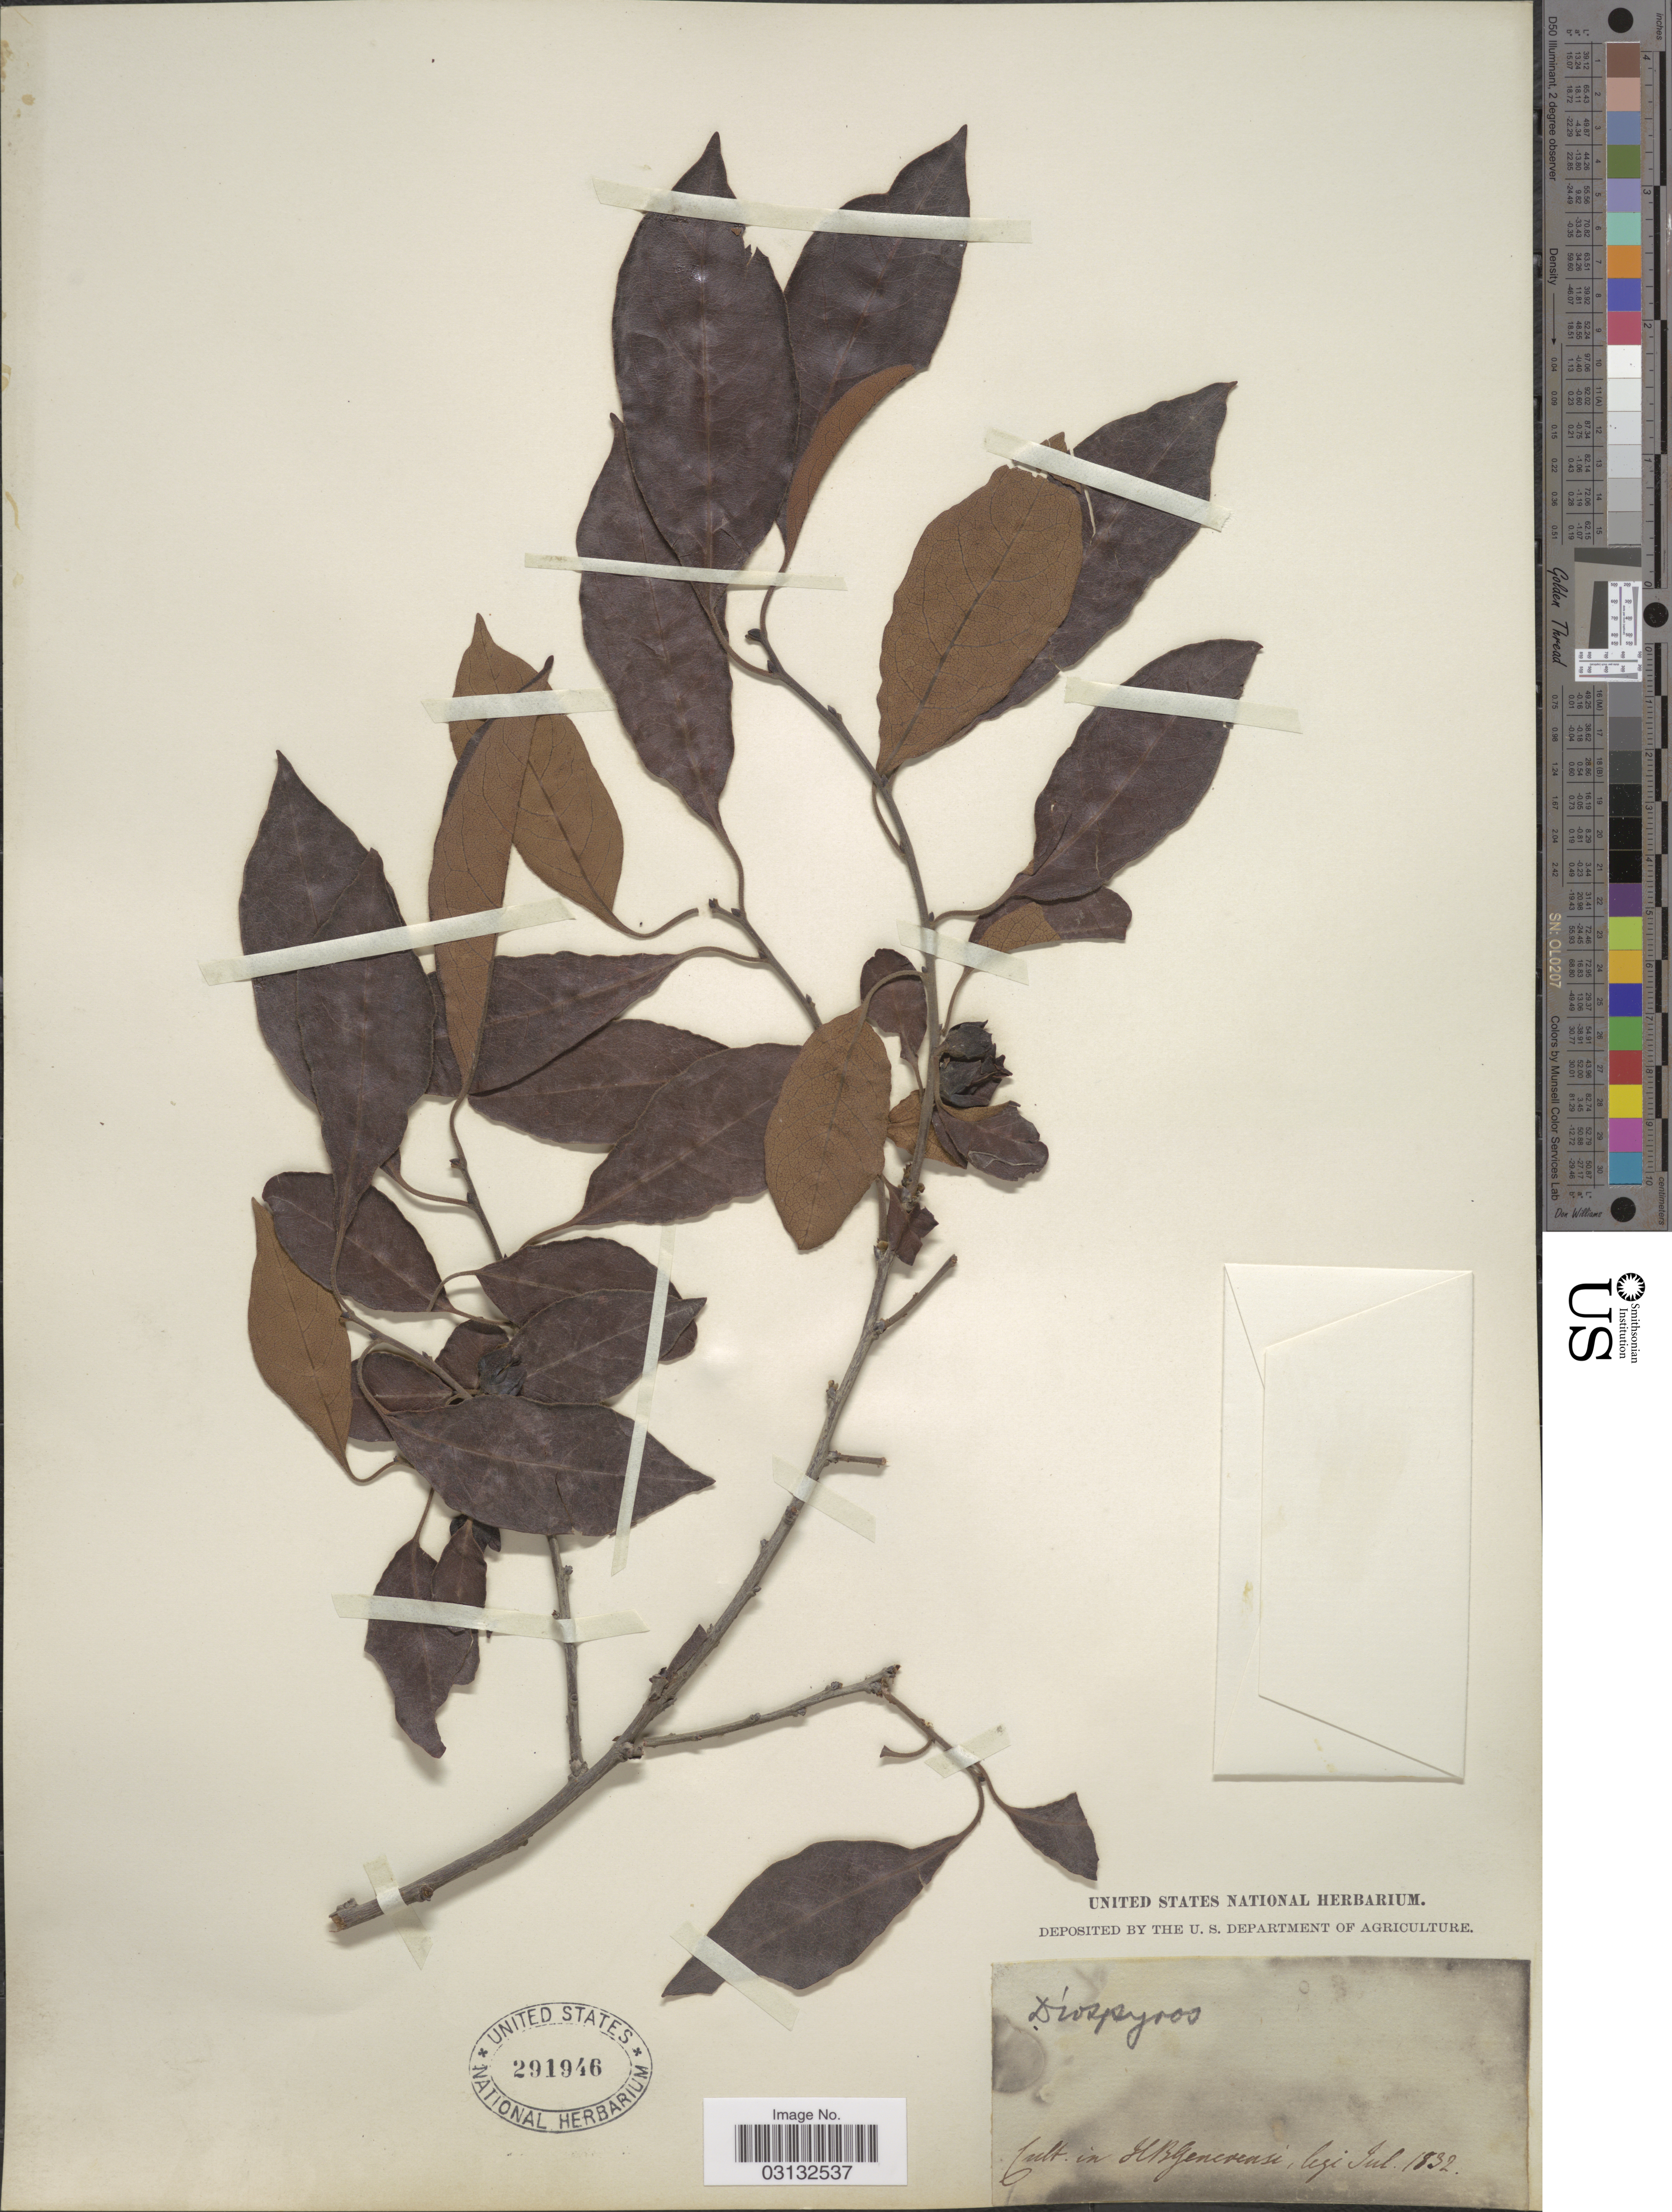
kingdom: Plantae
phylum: Tracheophyta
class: Magnoliopsida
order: Ericales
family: Ebenaceae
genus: Diospyros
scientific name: Diospyros sp.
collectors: ex herb. United States National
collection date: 1832-07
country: Switzerland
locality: HB Genevensi.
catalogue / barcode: US 291946